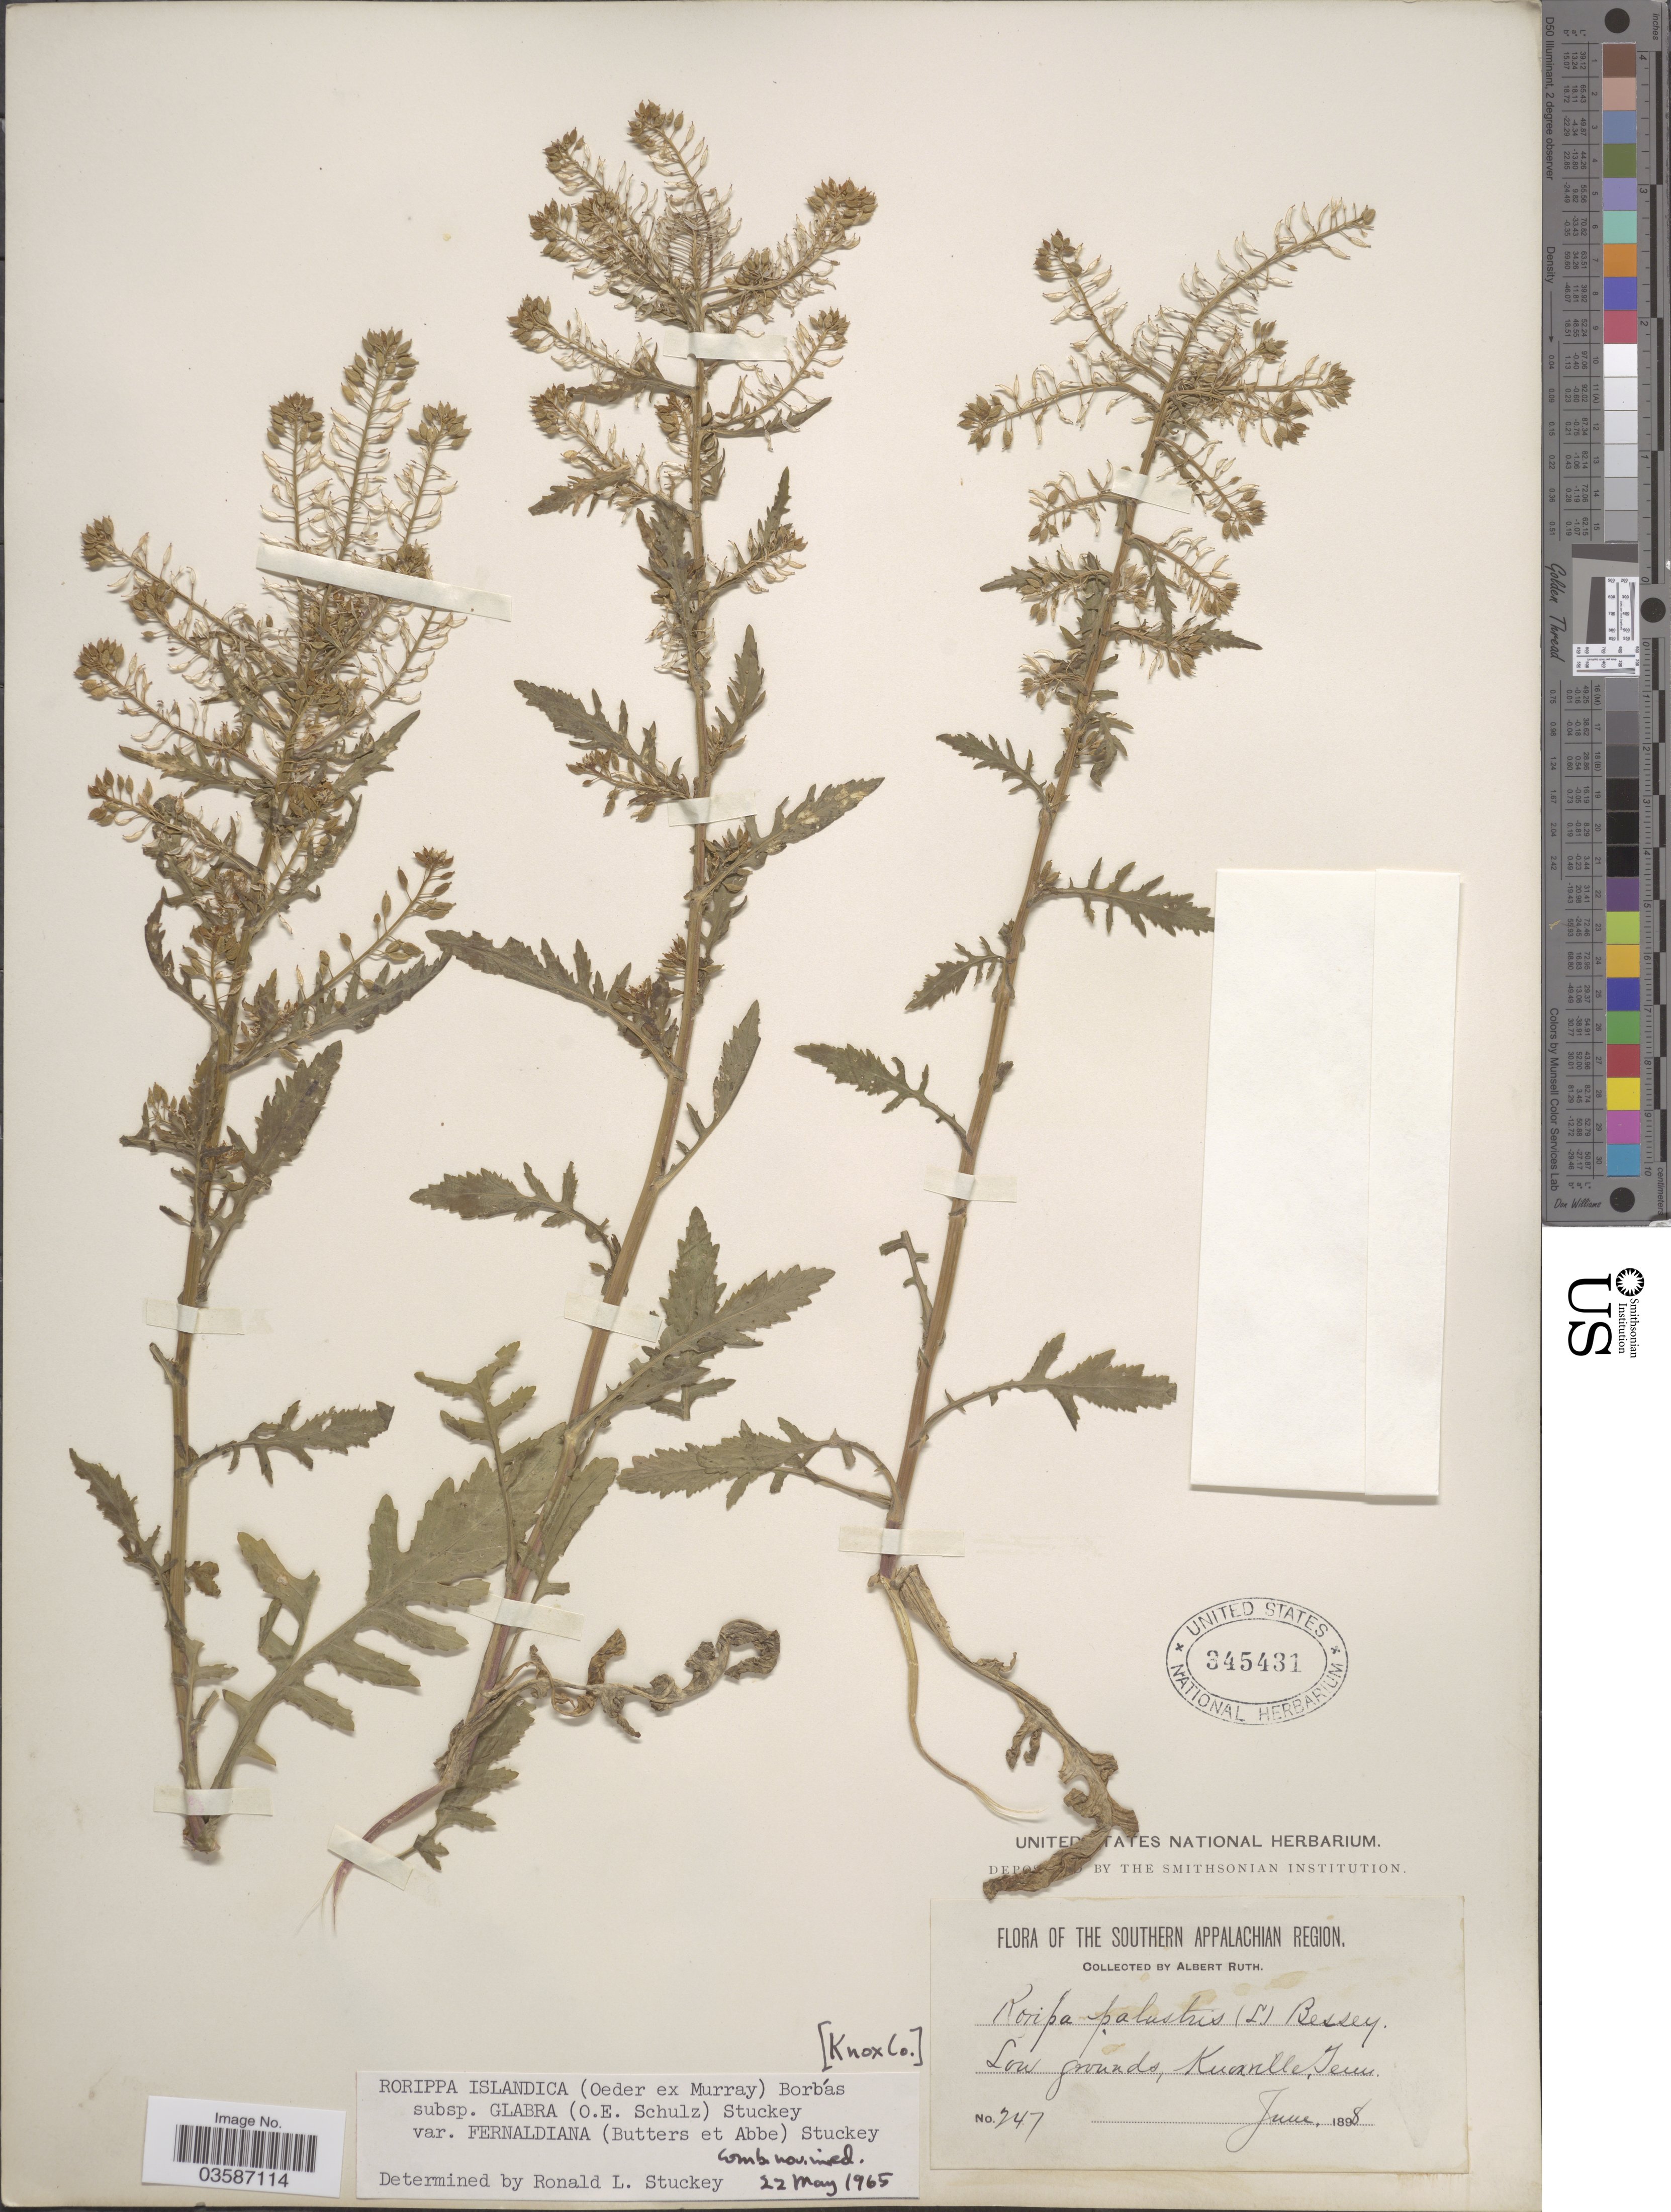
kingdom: Plantae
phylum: Tracheophyta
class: Magnoliopsida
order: Brassicales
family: Brassicaceae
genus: Rorippa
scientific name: Rorippa islandica var. fernaldiana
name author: Butters & Abbe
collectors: A. Ruth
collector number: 247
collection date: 1898-06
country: United States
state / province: Tennessee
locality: The Southern Appalachian Region. Knoxville.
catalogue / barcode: US 345431